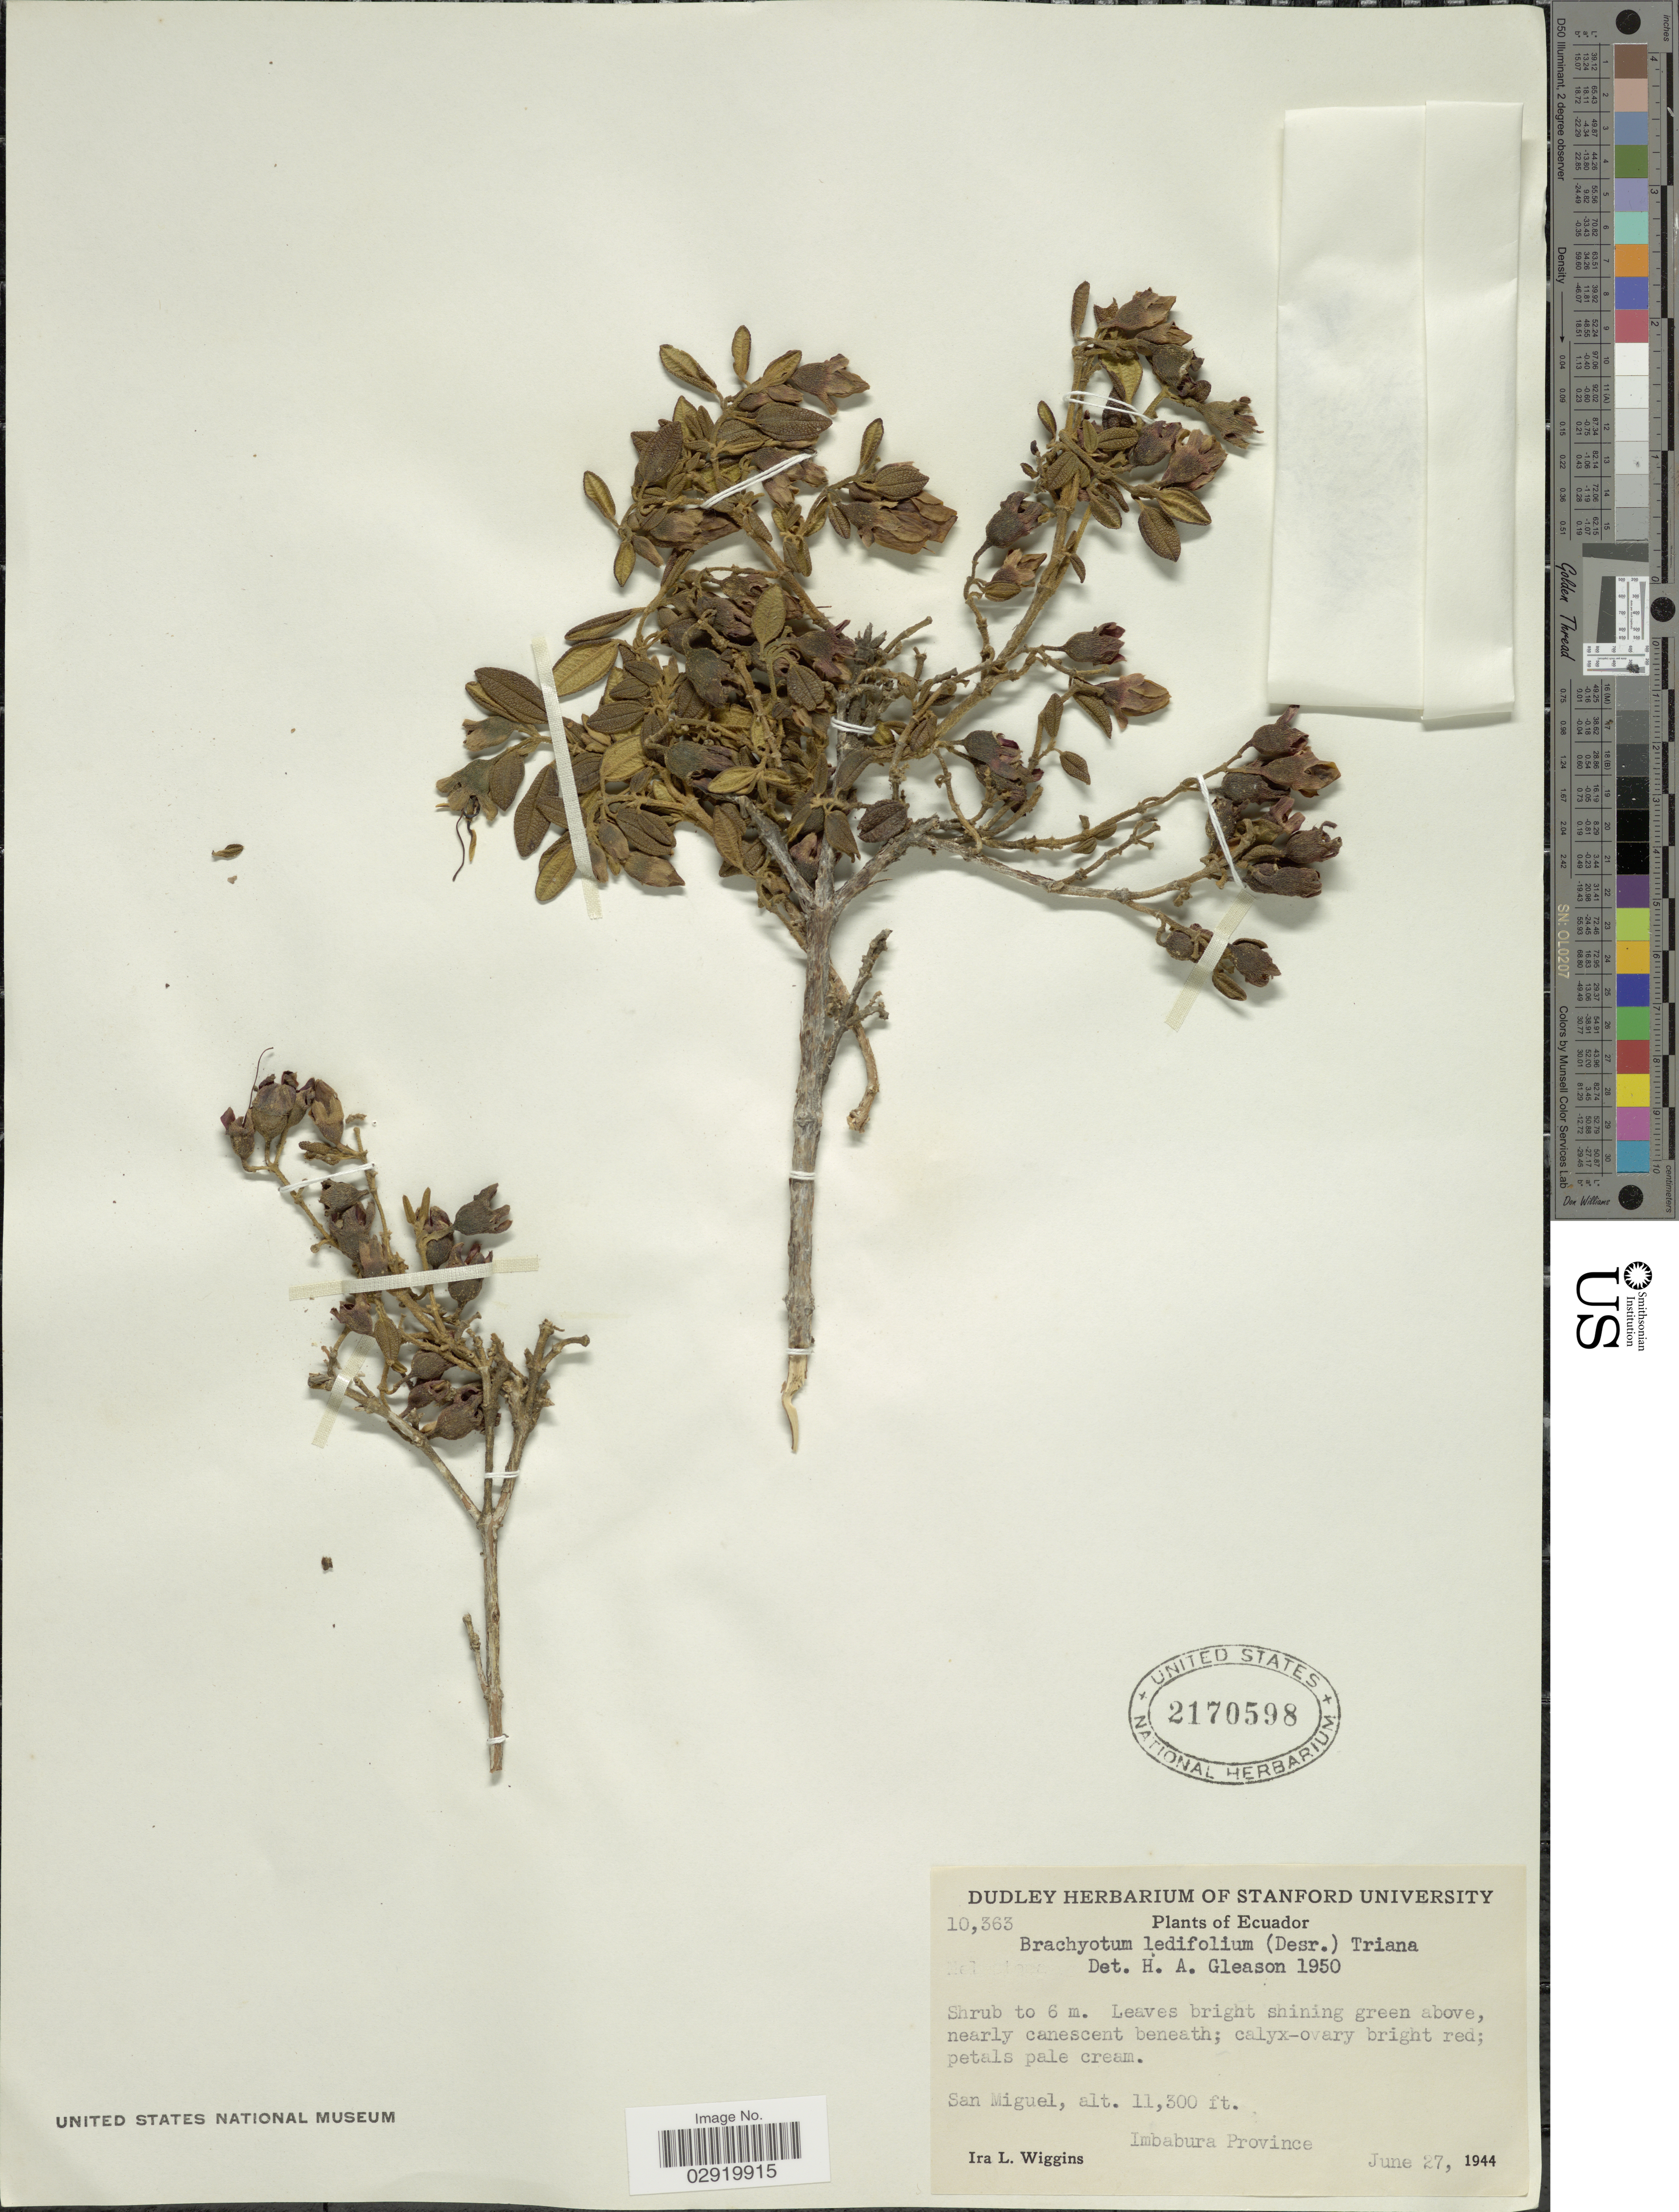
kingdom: Plantae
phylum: Tracheophyta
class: Magnoliopsida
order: Myrtales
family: Melastomataceae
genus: Brachyotum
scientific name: Brachyotum ledifolium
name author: (Desr.) Triana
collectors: I. L. Wiggins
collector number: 10363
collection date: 1944-06-27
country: Ecuador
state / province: Imbabura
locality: San Miguel.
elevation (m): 3444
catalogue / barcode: US 2170598